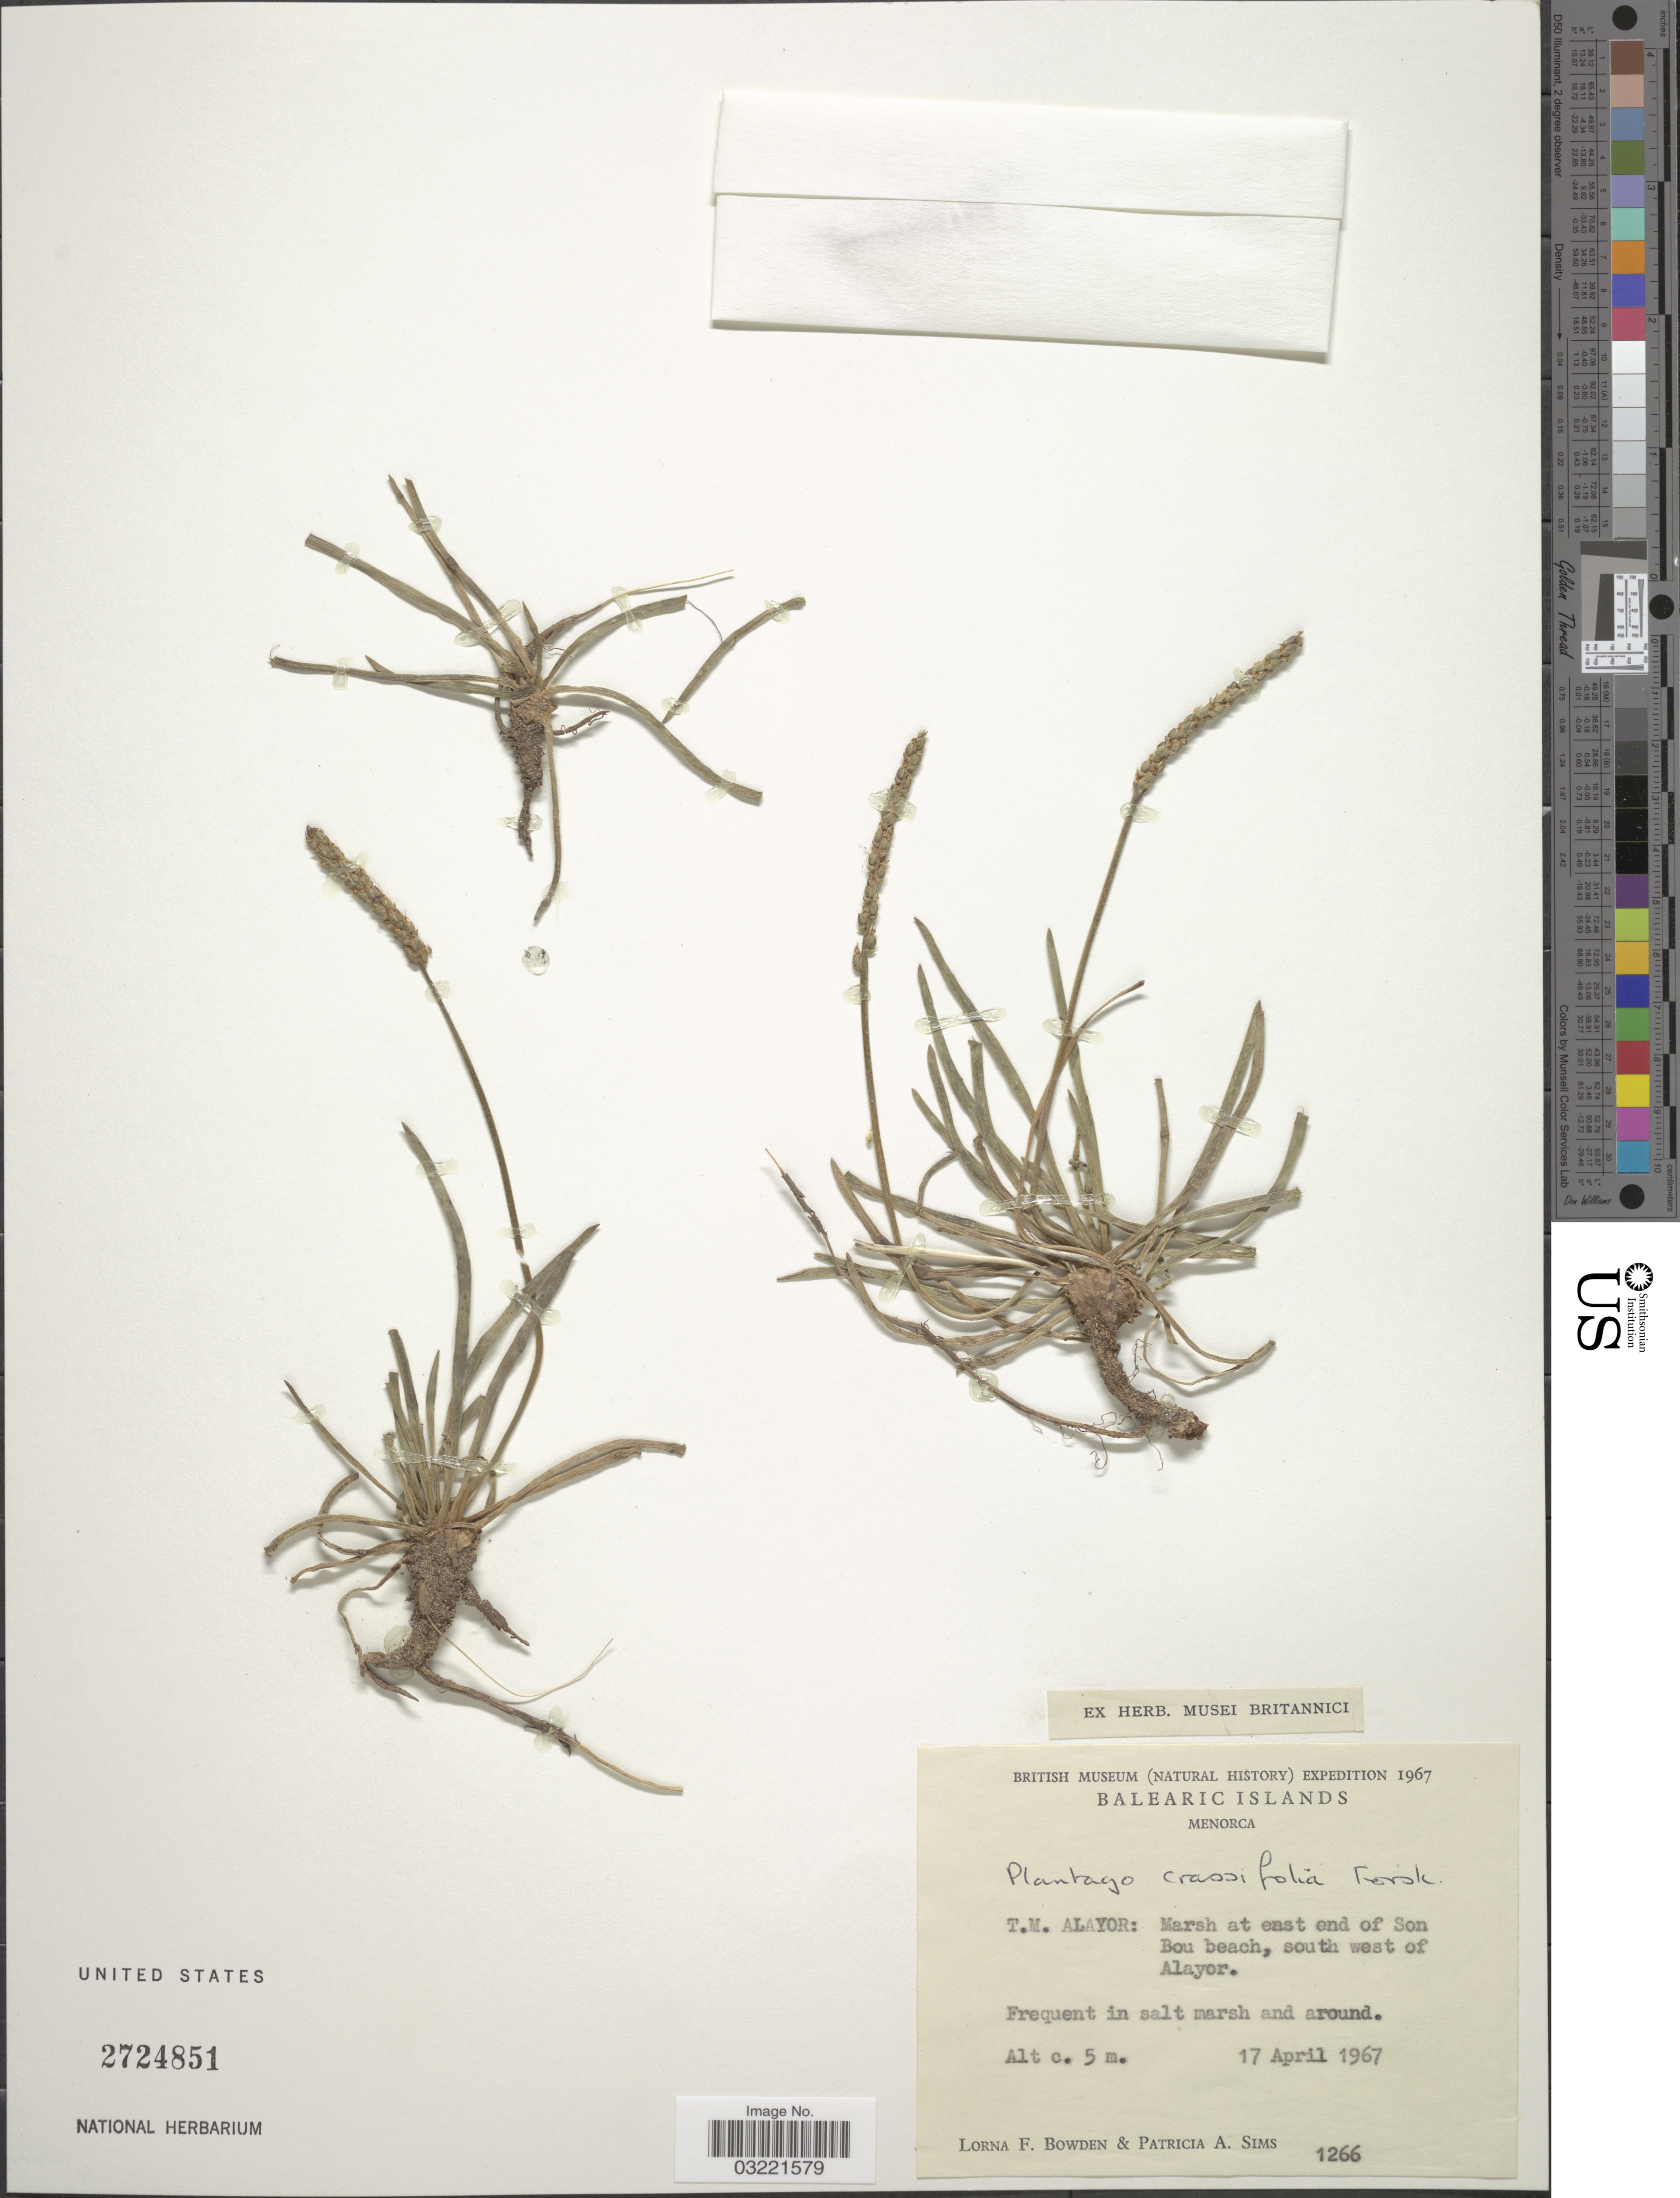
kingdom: Plantae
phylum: Tracheophyta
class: Magnoliopsida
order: Lamiales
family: Plantaginaceae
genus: Plantago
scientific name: Plantago crassifolia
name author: Forssk.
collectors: L. F. Bowden & P. A. Sims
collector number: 1266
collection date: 1967-04-17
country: Spain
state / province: Islas Baleares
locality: Balearic Islands. Menorca. T. M. Alayor: Marsh at east end of Son Bou beach, south west of Alayor.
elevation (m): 5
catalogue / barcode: US 2724851